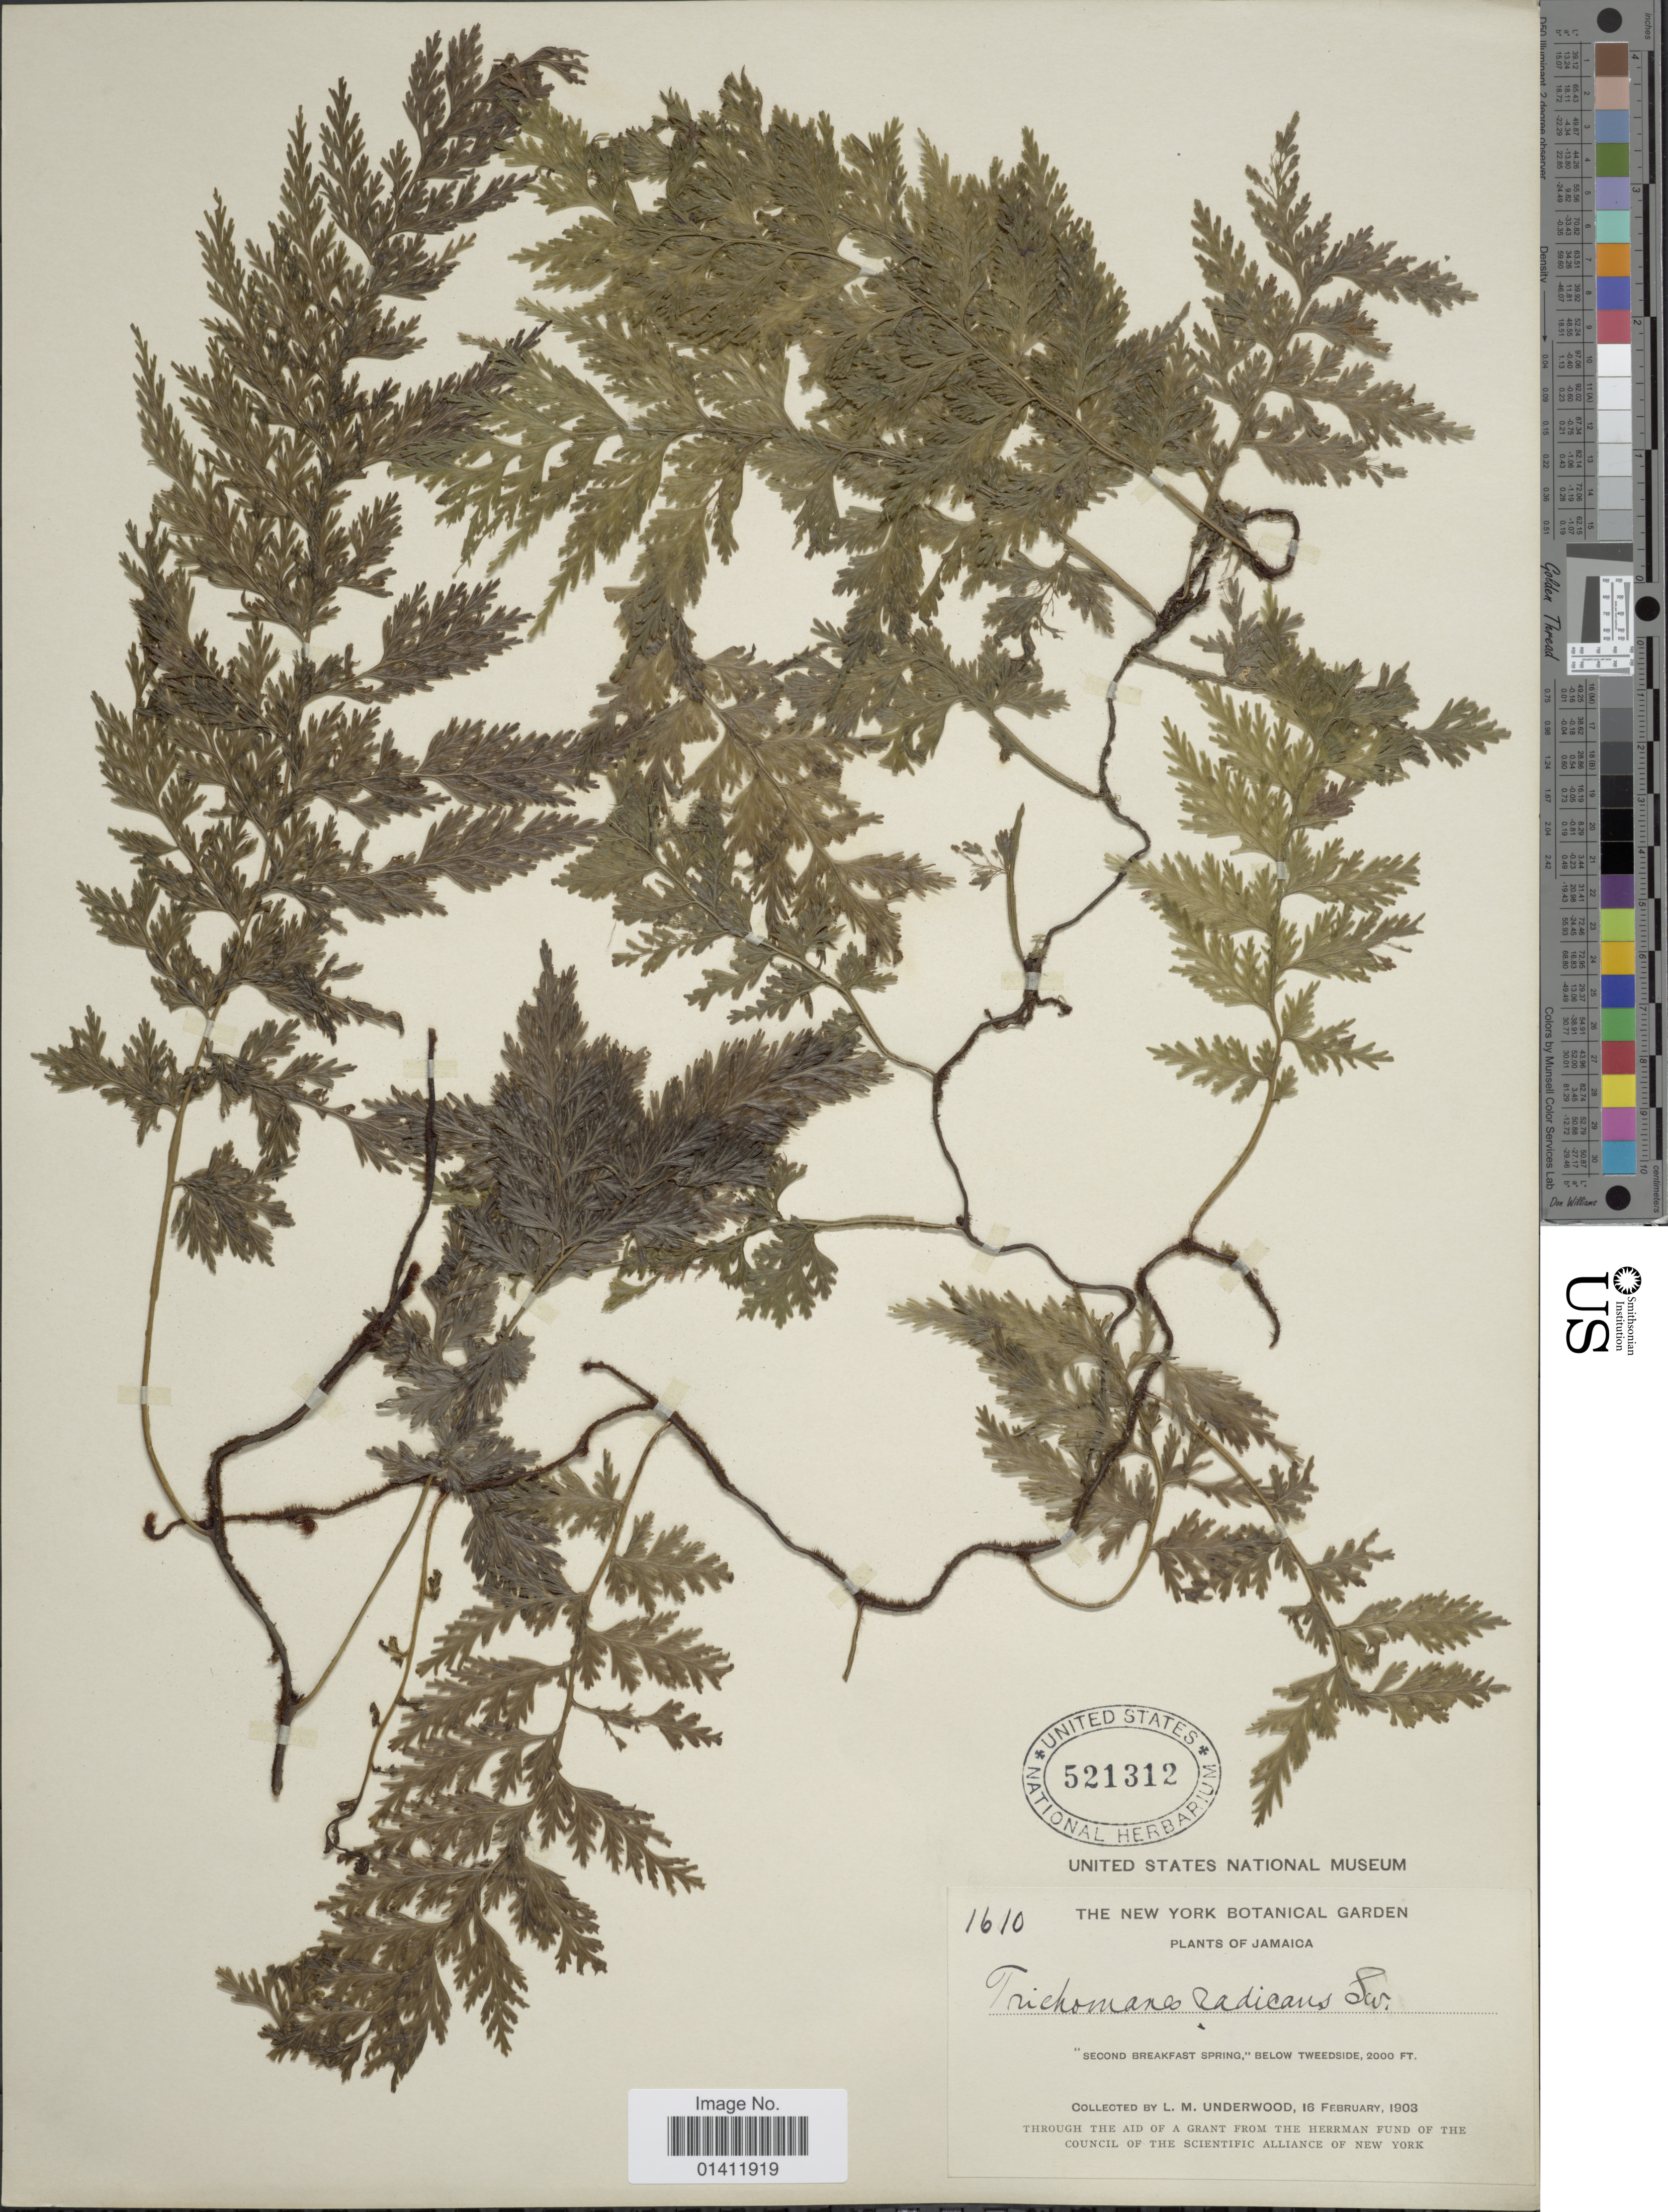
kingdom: Plantae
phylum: Tracheophyta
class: Polypodiopsida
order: Hymenophyllales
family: Hymenophyllaceae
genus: Vandenboschia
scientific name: Vandenboschia radicans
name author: (Sw.) Copel.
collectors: L. M. Underwood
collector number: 1610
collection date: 1903-02-16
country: Jamaica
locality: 'Second breakfast spring' below tweedside.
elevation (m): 610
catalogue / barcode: US 521312